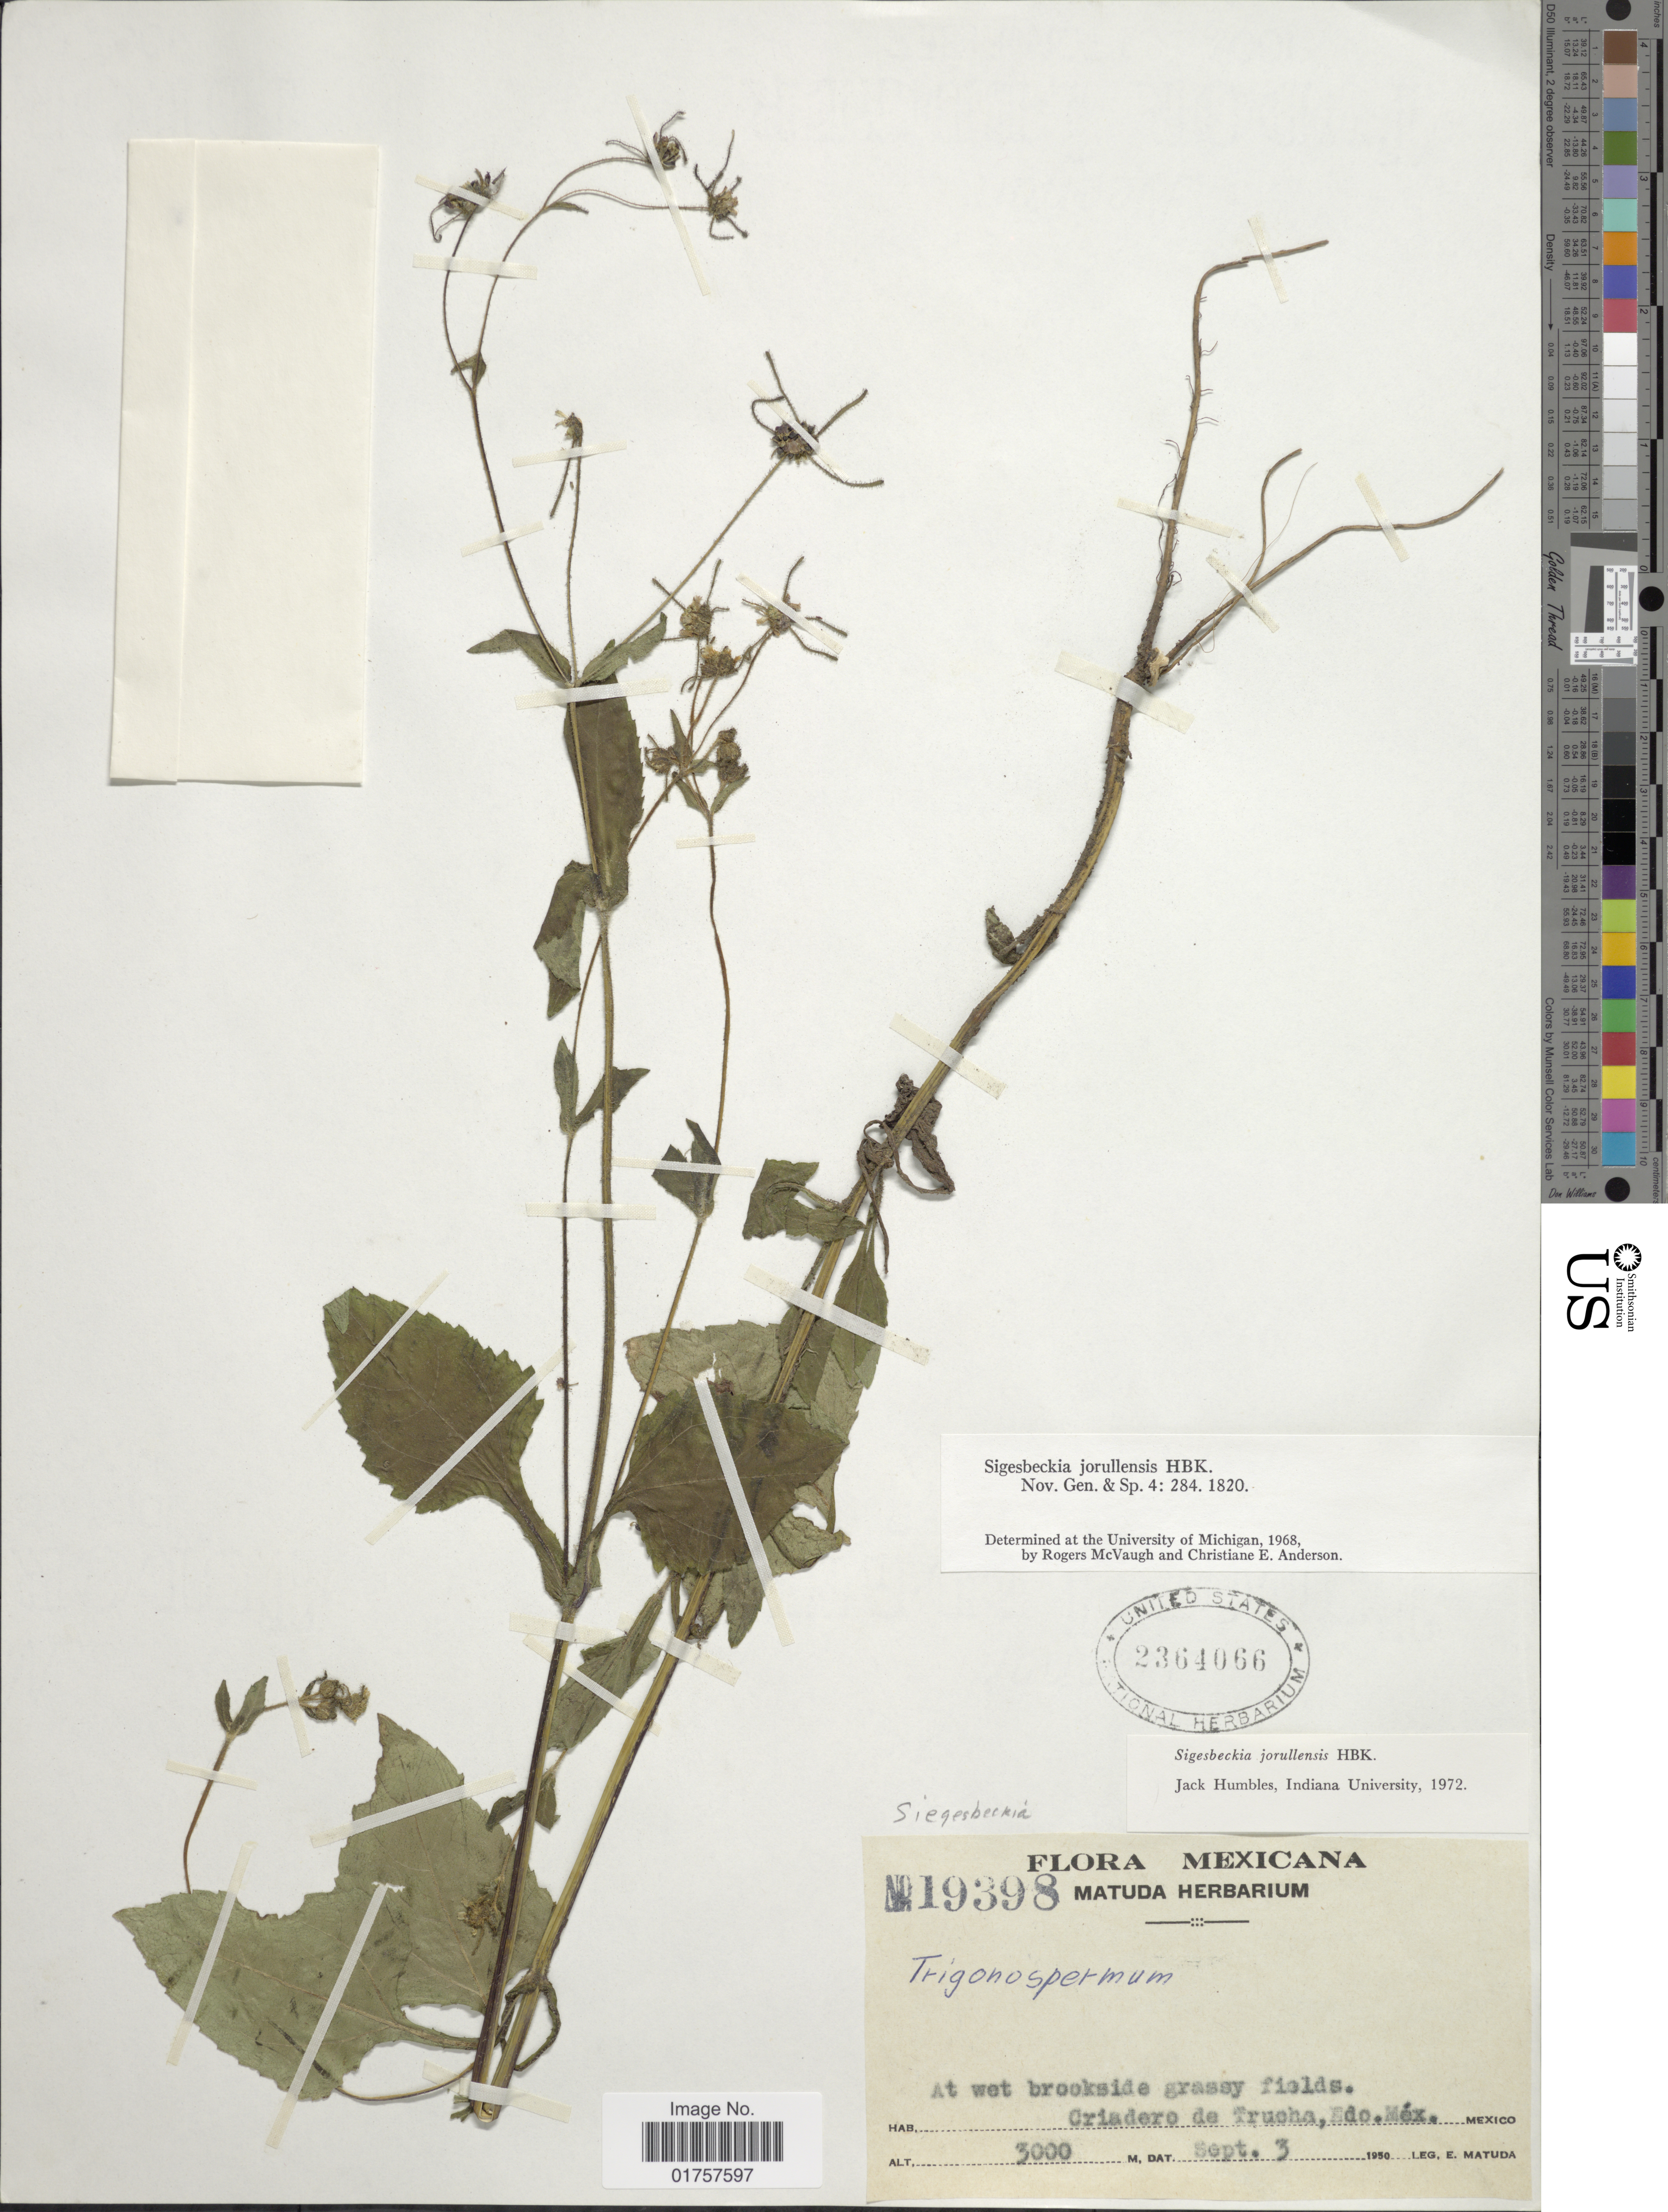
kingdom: Plantae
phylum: Tracheophyta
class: Magnoliopsida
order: Asterales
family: Asteraceae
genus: Sigesbeckia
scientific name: Sigesbeckia jorullensis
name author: Kunth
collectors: E. Matuda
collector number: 19398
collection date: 1950-09-03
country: Mexico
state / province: México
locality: Criadero de Trucha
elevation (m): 3000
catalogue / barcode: US 2364066